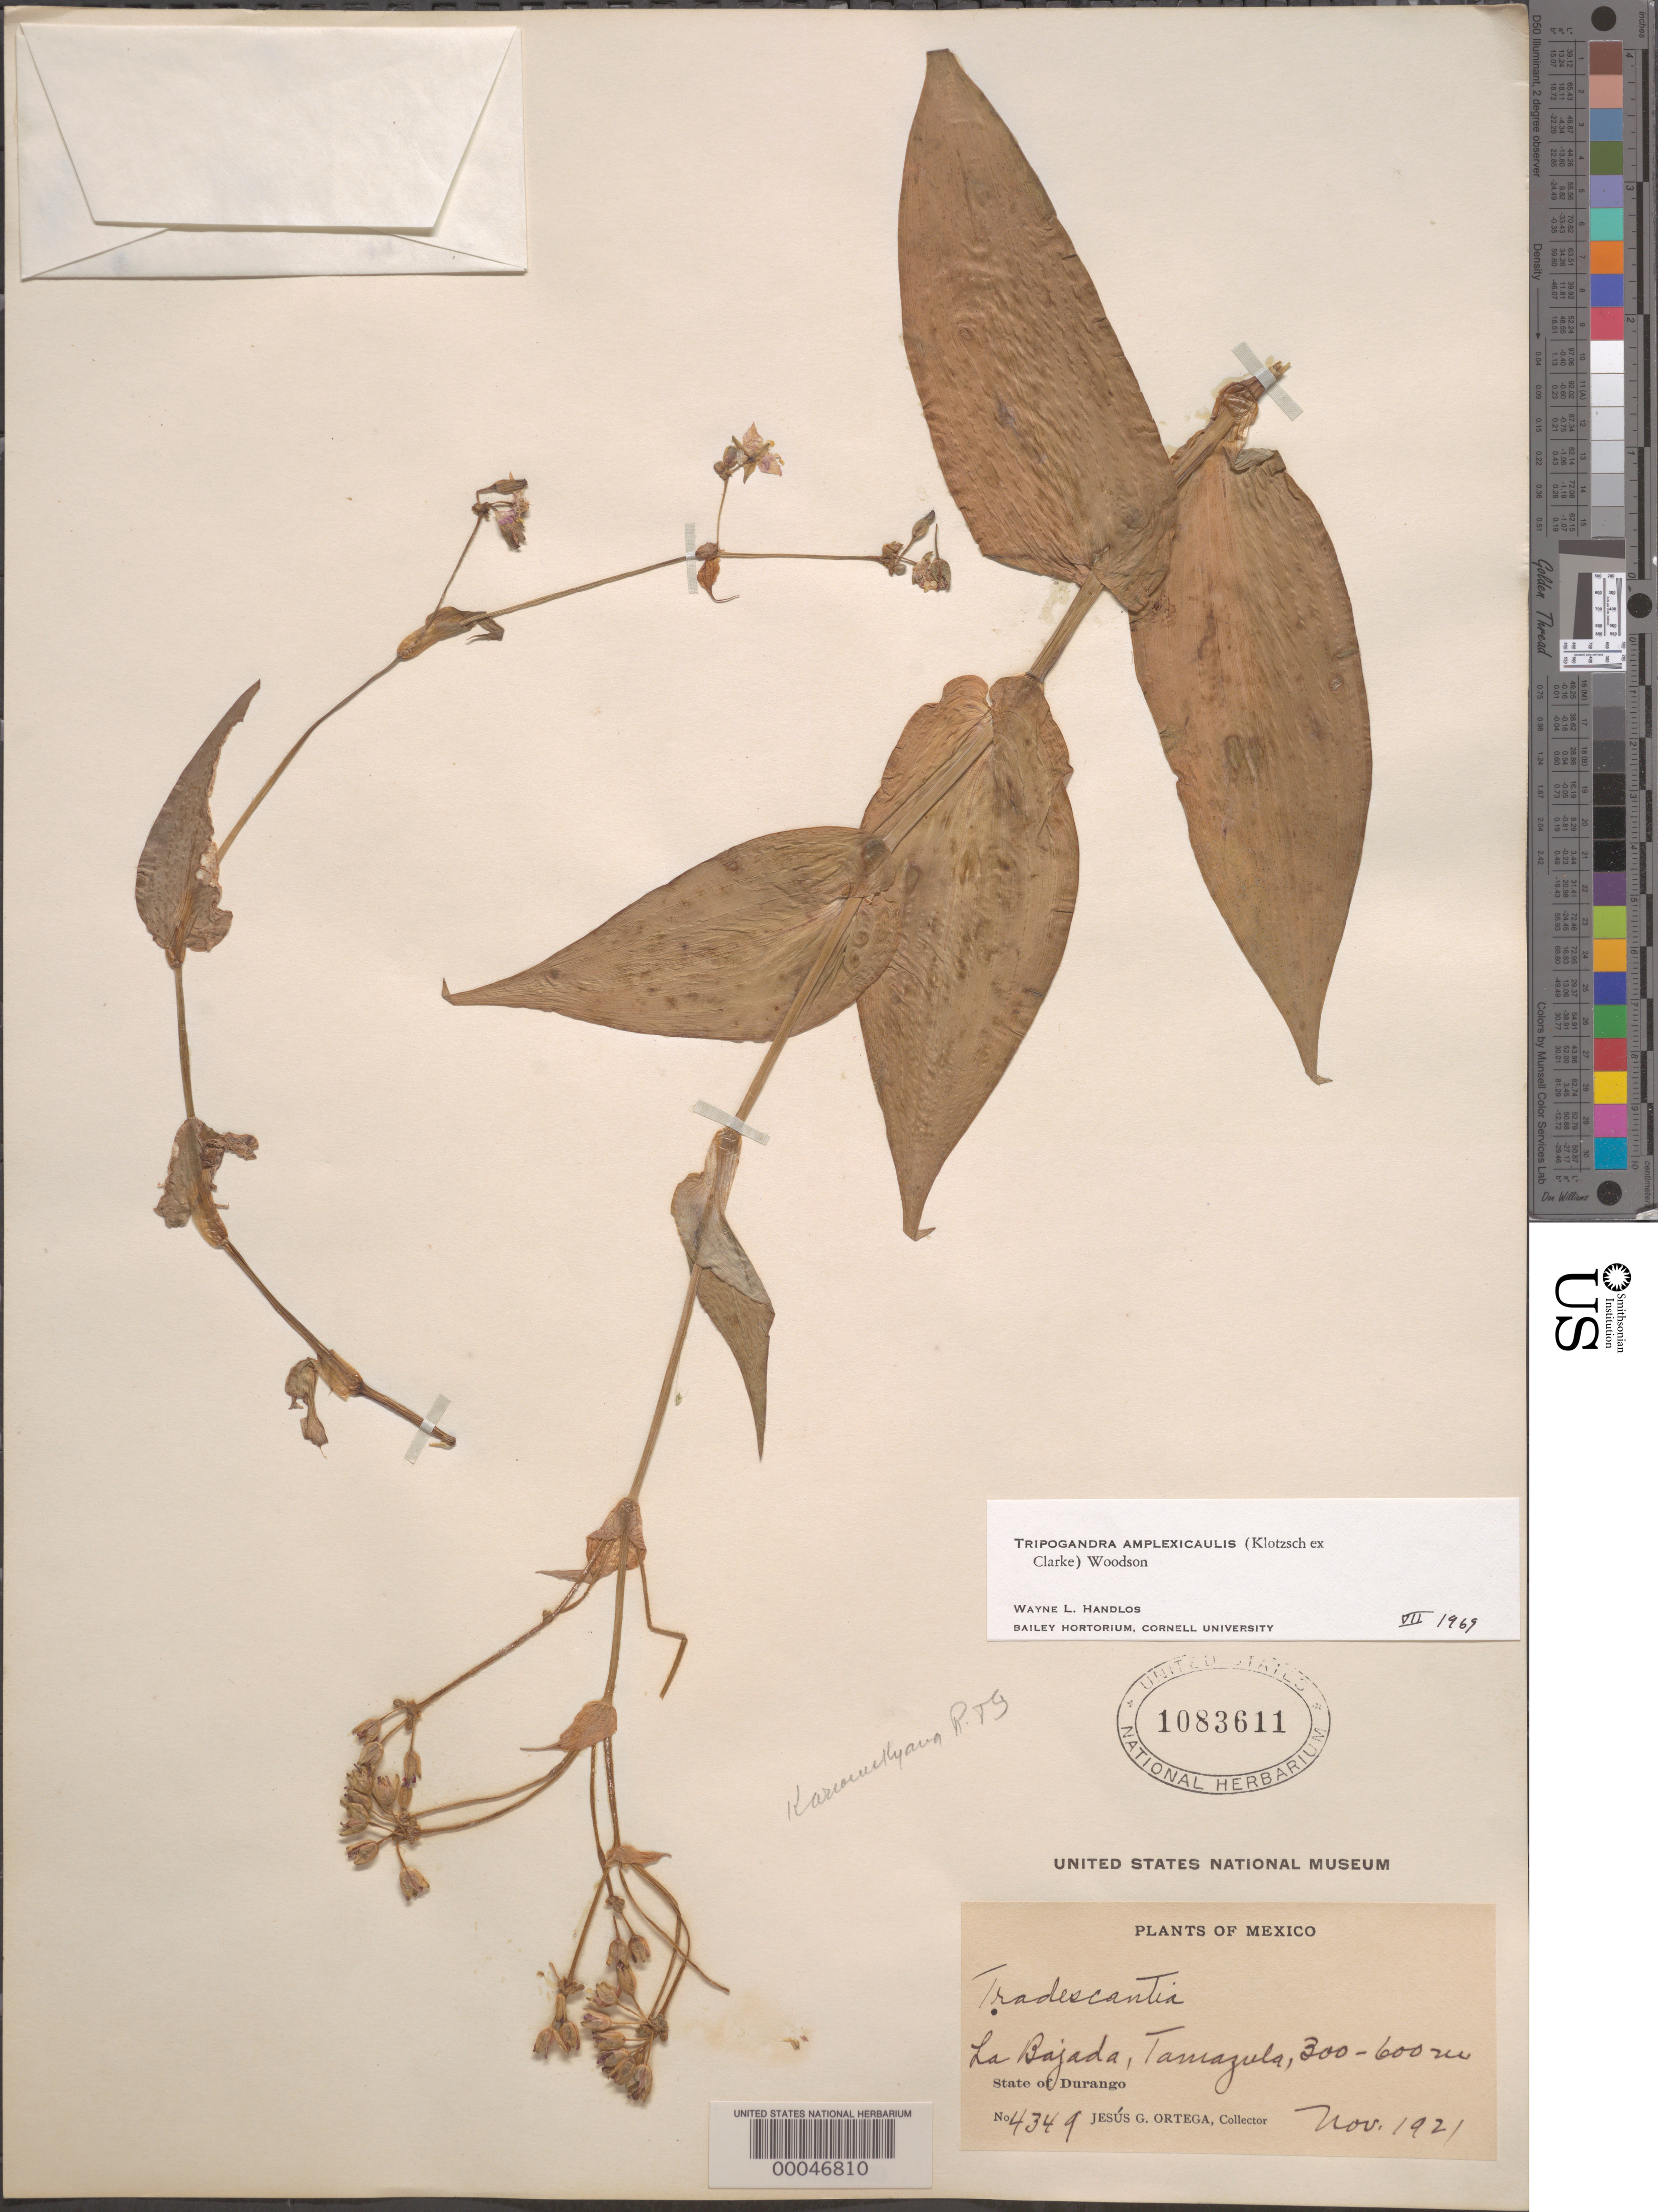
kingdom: Plantae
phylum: Tracheophyta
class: Liliopsida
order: Commelinales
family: Commelinaceae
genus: Tripogandra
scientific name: Tripogandra amplexicaulis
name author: (Klotzsch ex C.B. Clarke) Woodson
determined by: Handlos, W. L.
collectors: J. Ortega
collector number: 4349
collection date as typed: Nov 1921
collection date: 1921-11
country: Mexico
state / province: Durango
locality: La bajada, Tamazula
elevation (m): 300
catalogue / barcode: US 1083611